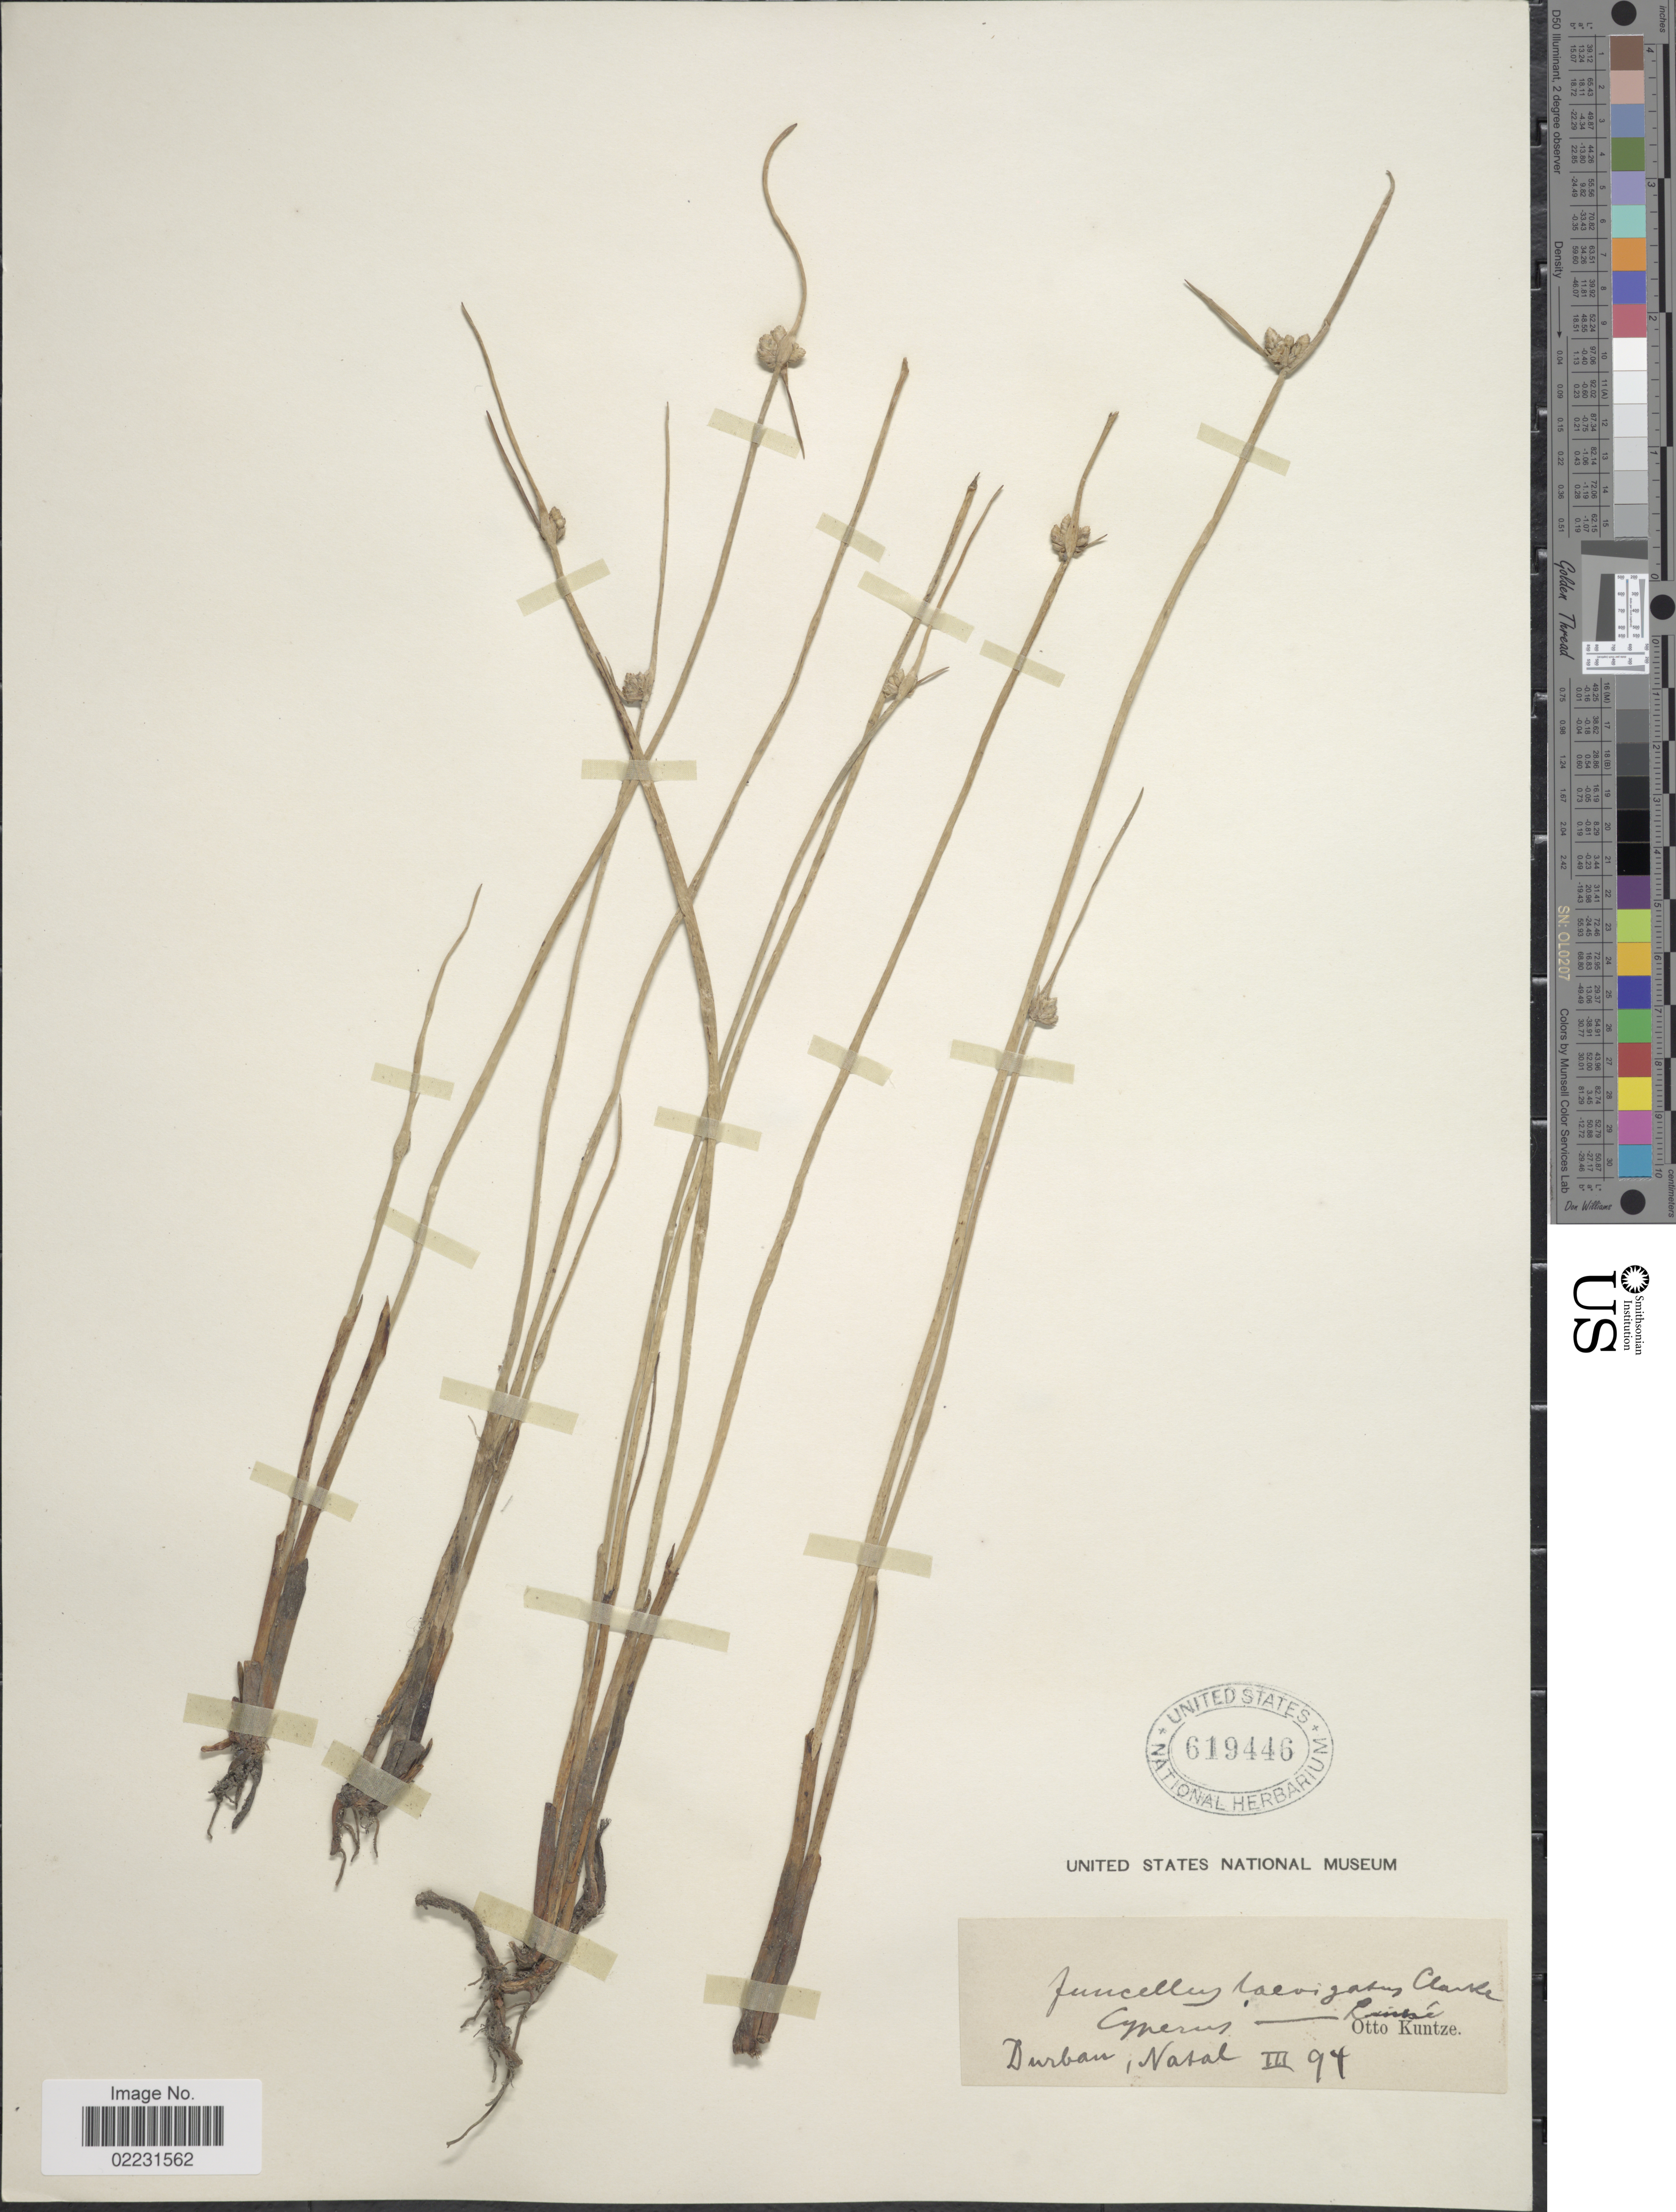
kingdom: Plantae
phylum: Tracheophyta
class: Liliopsida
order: Poales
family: Cyperaceae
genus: Cyperus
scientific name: Cyperus laevigatus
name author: L.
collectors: C.E.O. Kuntze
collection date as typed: Transcribed d/m/y: /3/94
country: South Africa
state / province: KwaZulu-Natal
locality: Durban, Natal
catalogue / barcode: US 619446